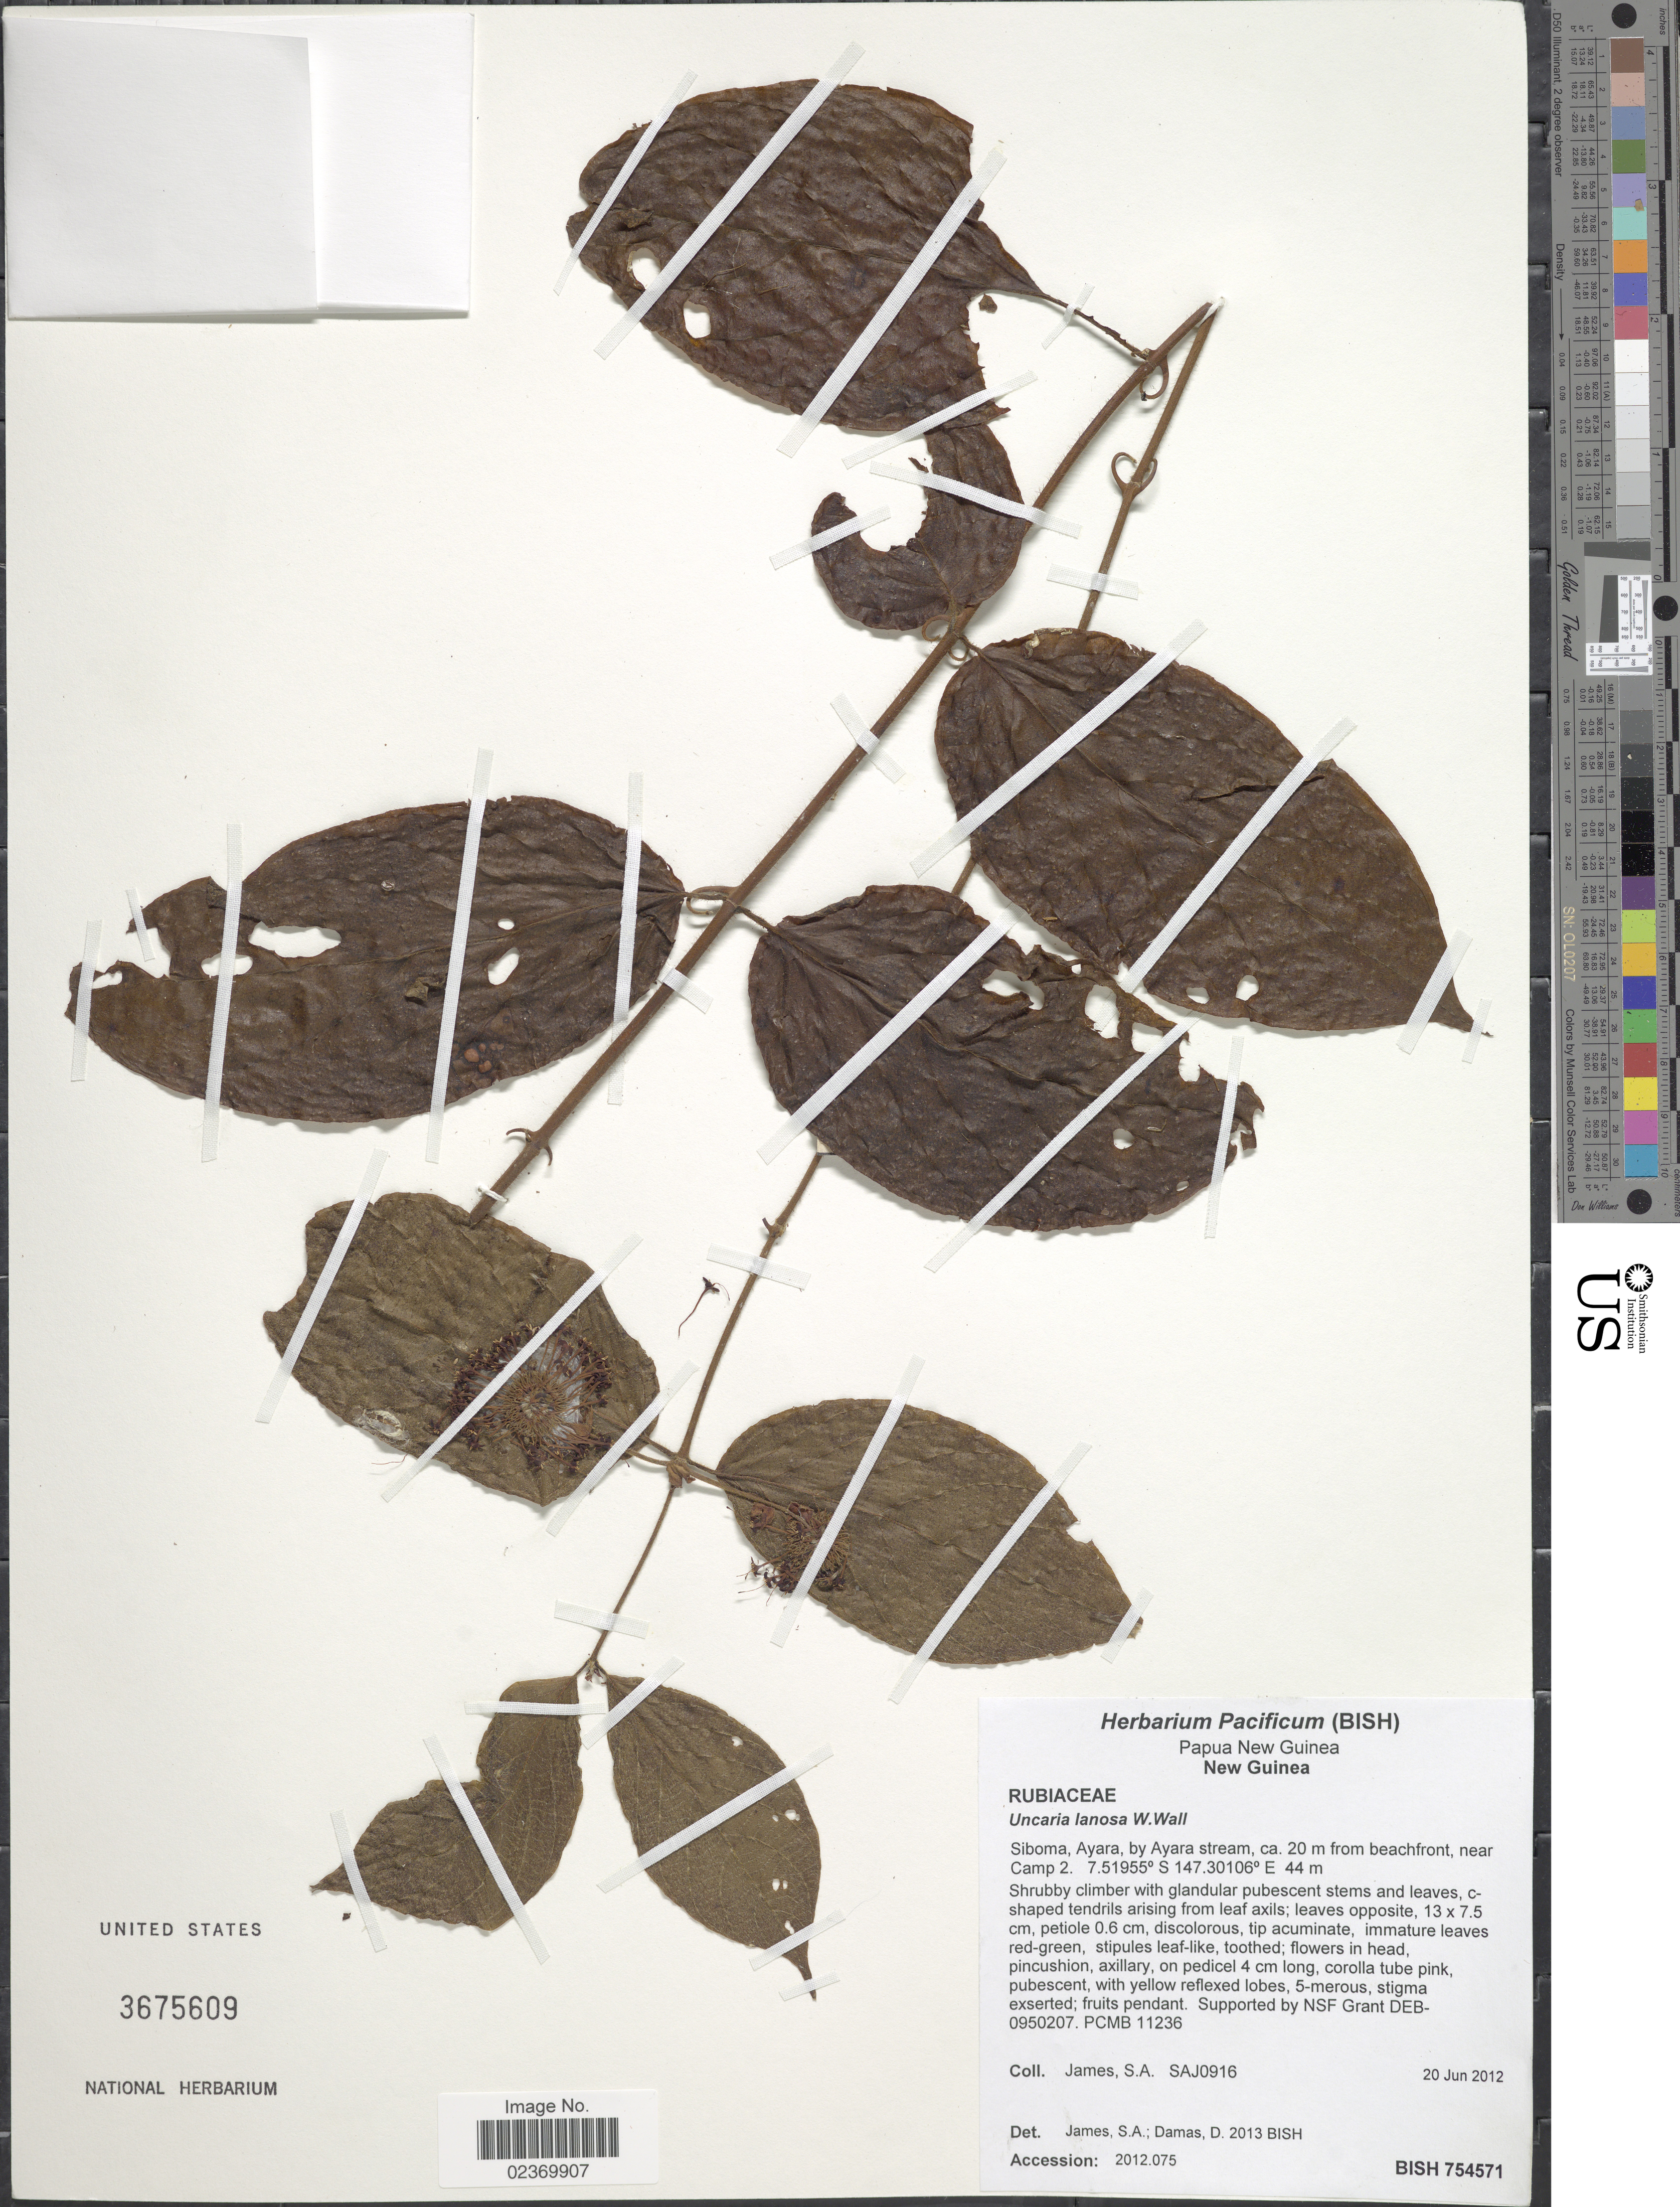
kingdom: Plantae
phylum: Tracheophyta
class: Magnoliopsida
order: Gentianales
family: Rubiaceae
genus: Uncaria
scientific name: Uncaria lanosa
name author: Wall.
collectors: S. James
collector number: SAJ0916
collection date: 2012-06-20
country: Papua New Guinea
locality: New Guinea. Siboma, Ayara, by Ayara stream, ca. 20 m from beachfront, near Camp 2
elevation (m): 44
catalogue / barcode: US 3675609